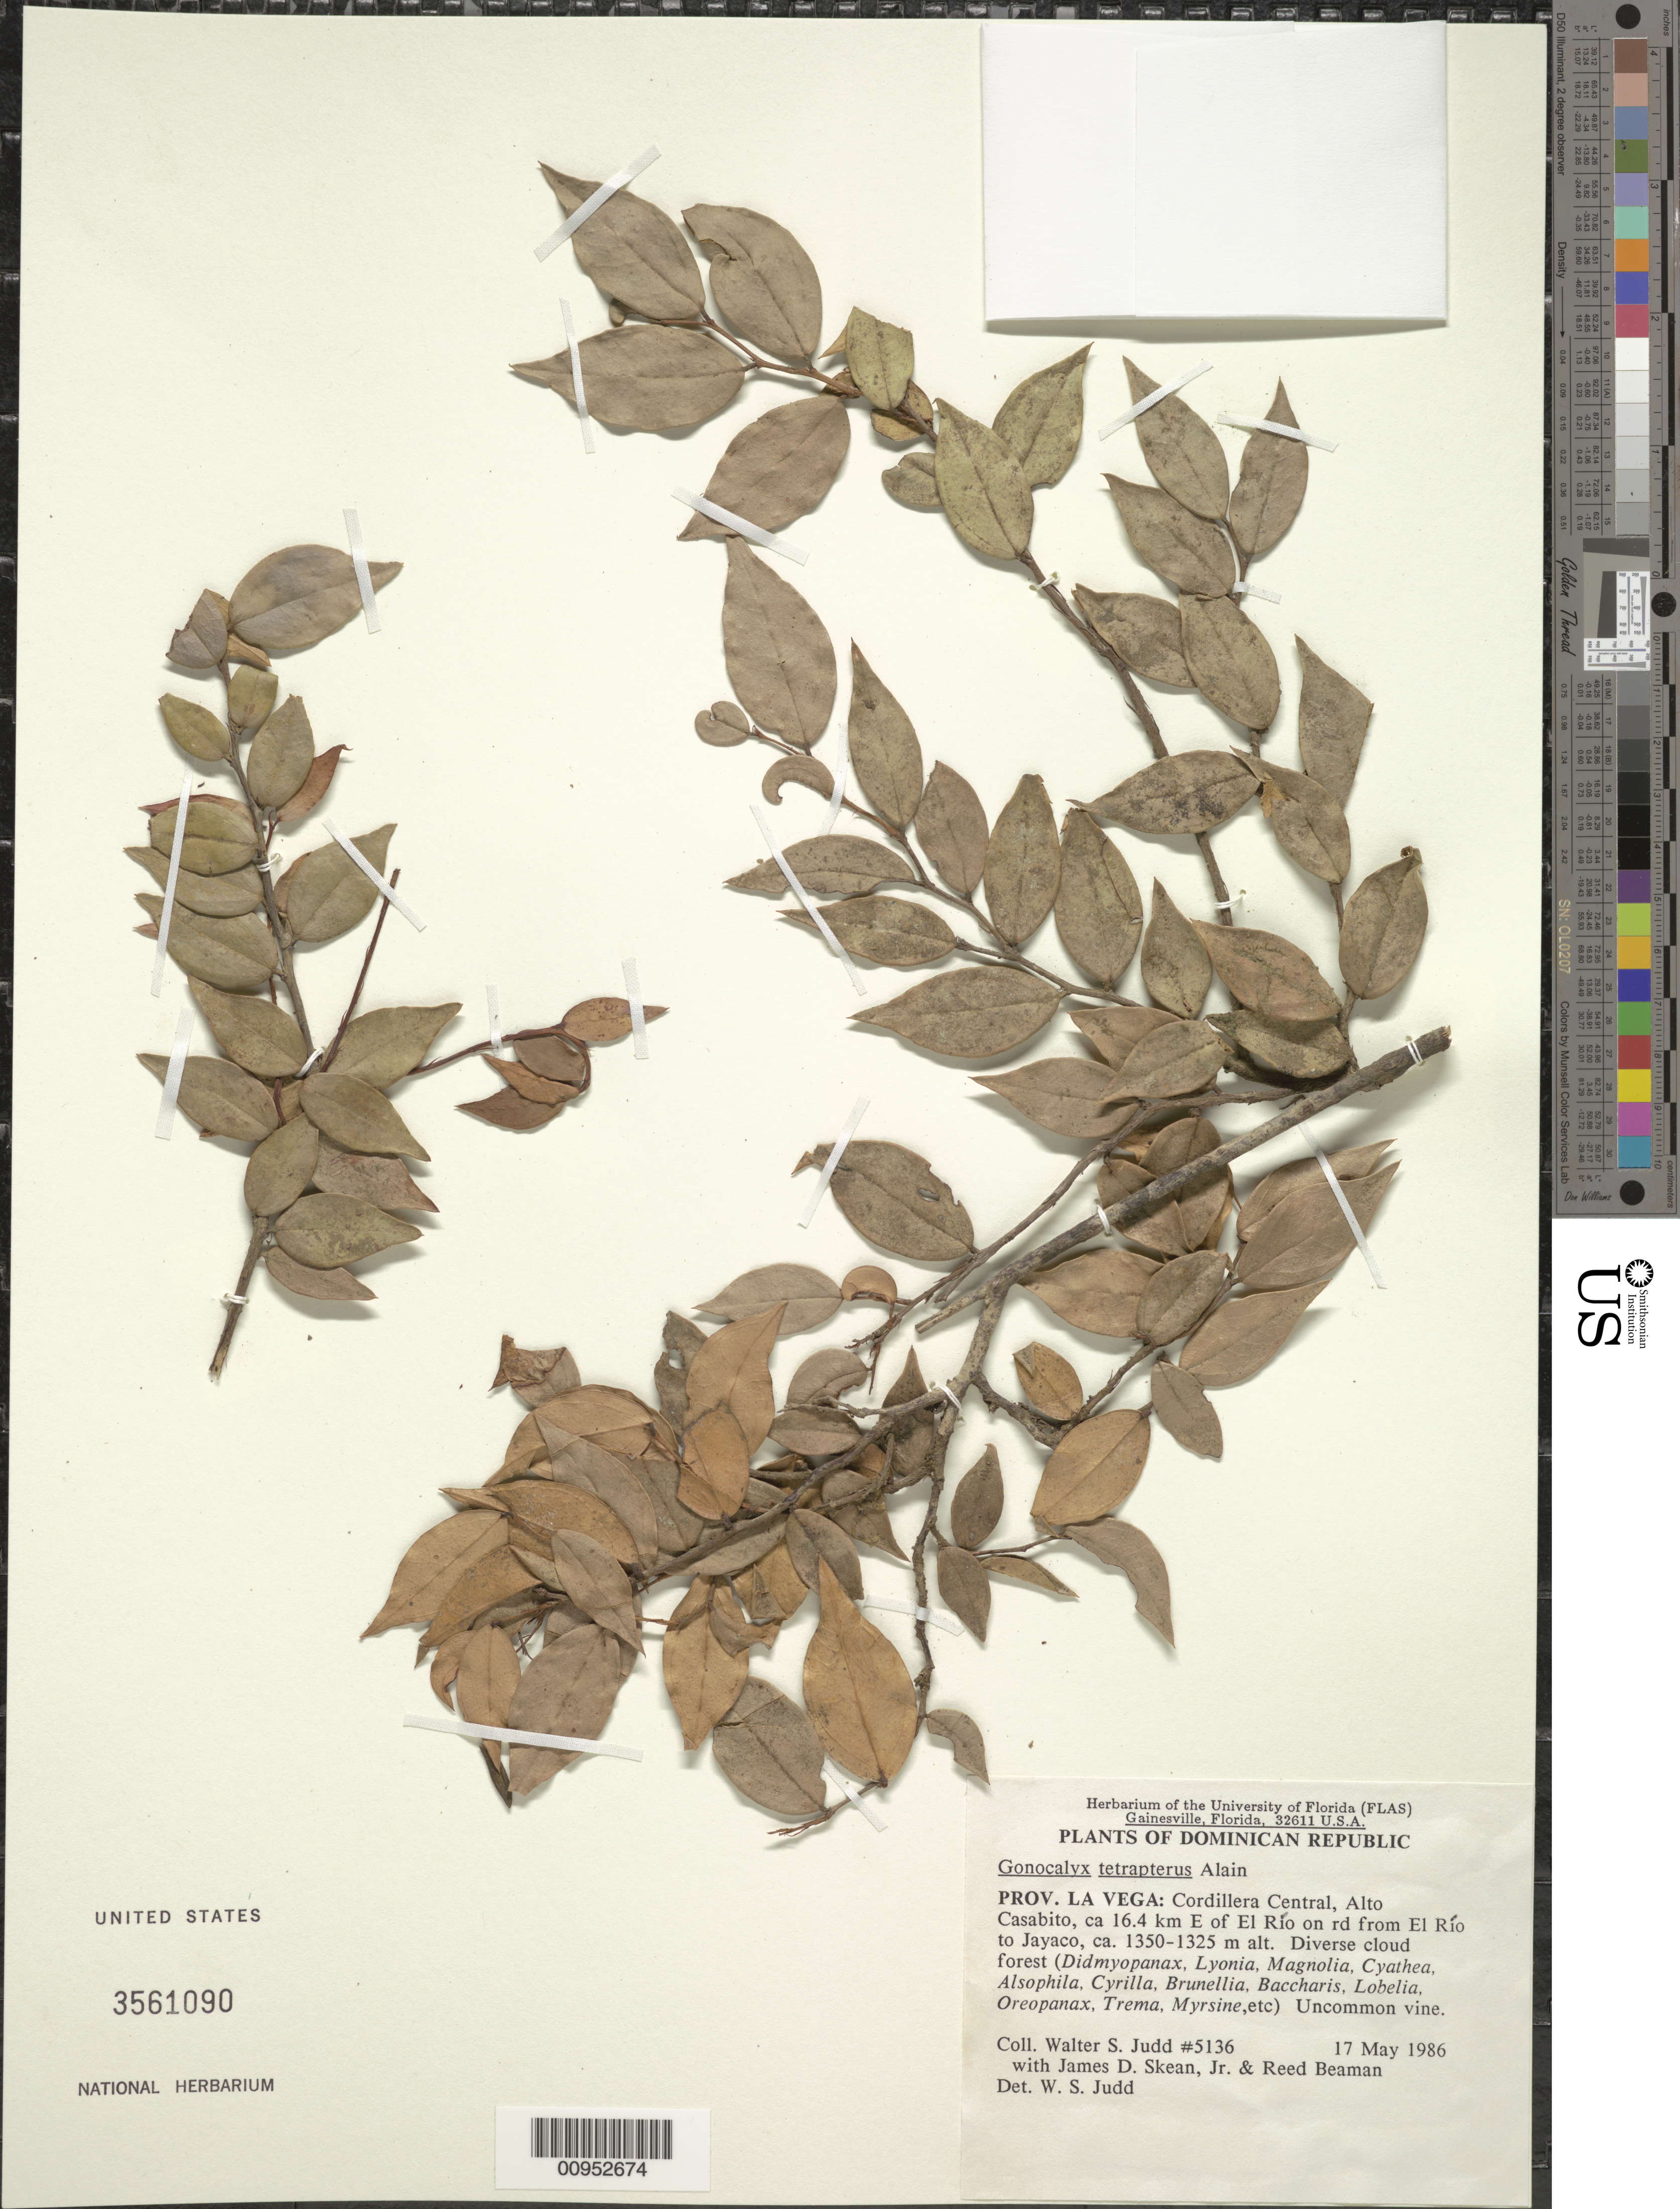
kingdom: Plantae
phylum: Tracheophyta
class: Magnoliopsida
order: Ericales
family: Ericaceae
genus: Gonocalyx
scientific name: Gonocalyx tetrapterus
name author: Alain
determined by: Judd, Walter S.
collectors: W. S. Judd, J. D. Skean & R. S. Beaman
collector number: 5136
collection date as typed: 17 May 1986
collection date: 1986-05-17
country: Dominican Republic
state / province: La Vega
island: Hispaniola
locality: Cordillera Central, Alto Casabito, ca. 16.4 km E of El Río on road from El Río to Jayaco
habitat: Diverse cloud forest (Didymopanax, Lyonia, Magnolia, Cyathea, Alsophila, Cyrilla, Brunellia, Baccharis, Lobelia, Oreopanax, Trema, Myrsine, etc.)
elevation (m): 1325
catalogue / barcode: US 3561090